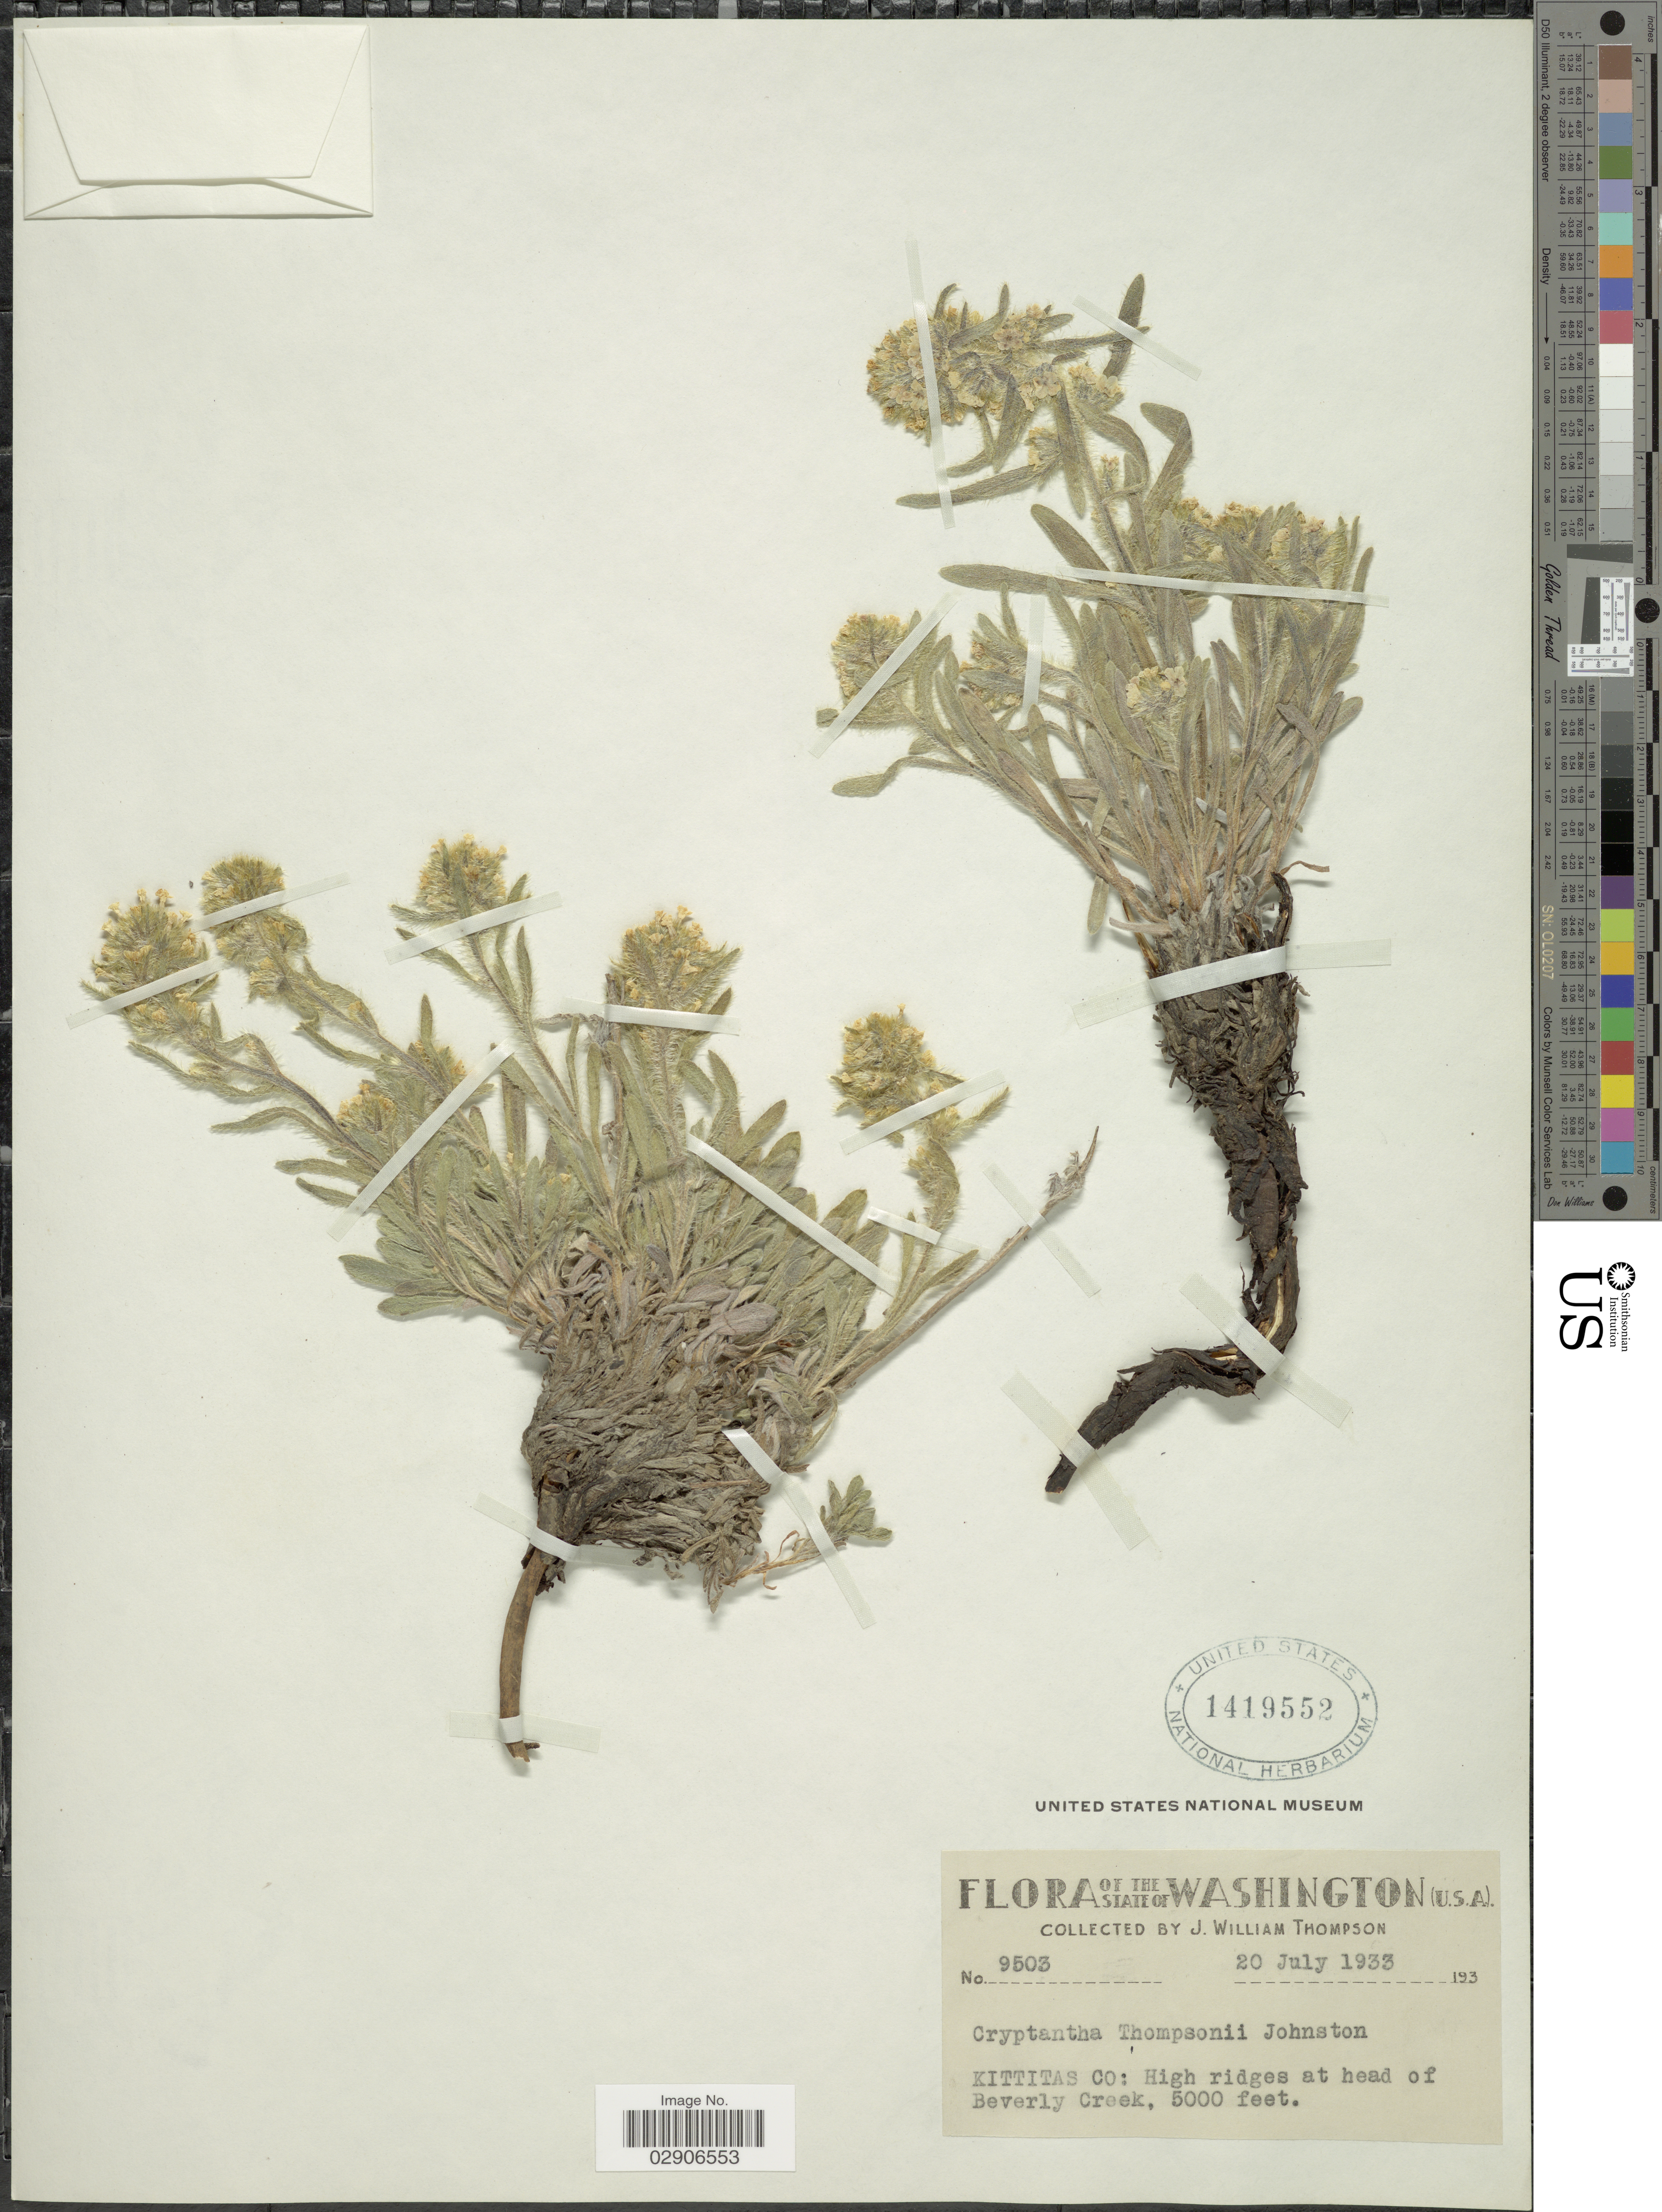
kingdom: Plantae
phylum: Tracheophyta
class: Magnoliopsida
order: Boraginales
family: Boraginaceae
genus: Oreocarya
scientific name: Oreocarya thompsonii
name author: (I.M. Johnst.) Abrams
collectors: J. W. Thompson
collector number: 9503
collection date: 1933-07-20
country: United States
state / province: Washington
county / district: Kittitas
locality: Kittitas Co: High ridges at head of Beverly Creek. State of Washington (U.S.A.).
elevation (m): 1524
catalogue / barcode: US 1419552